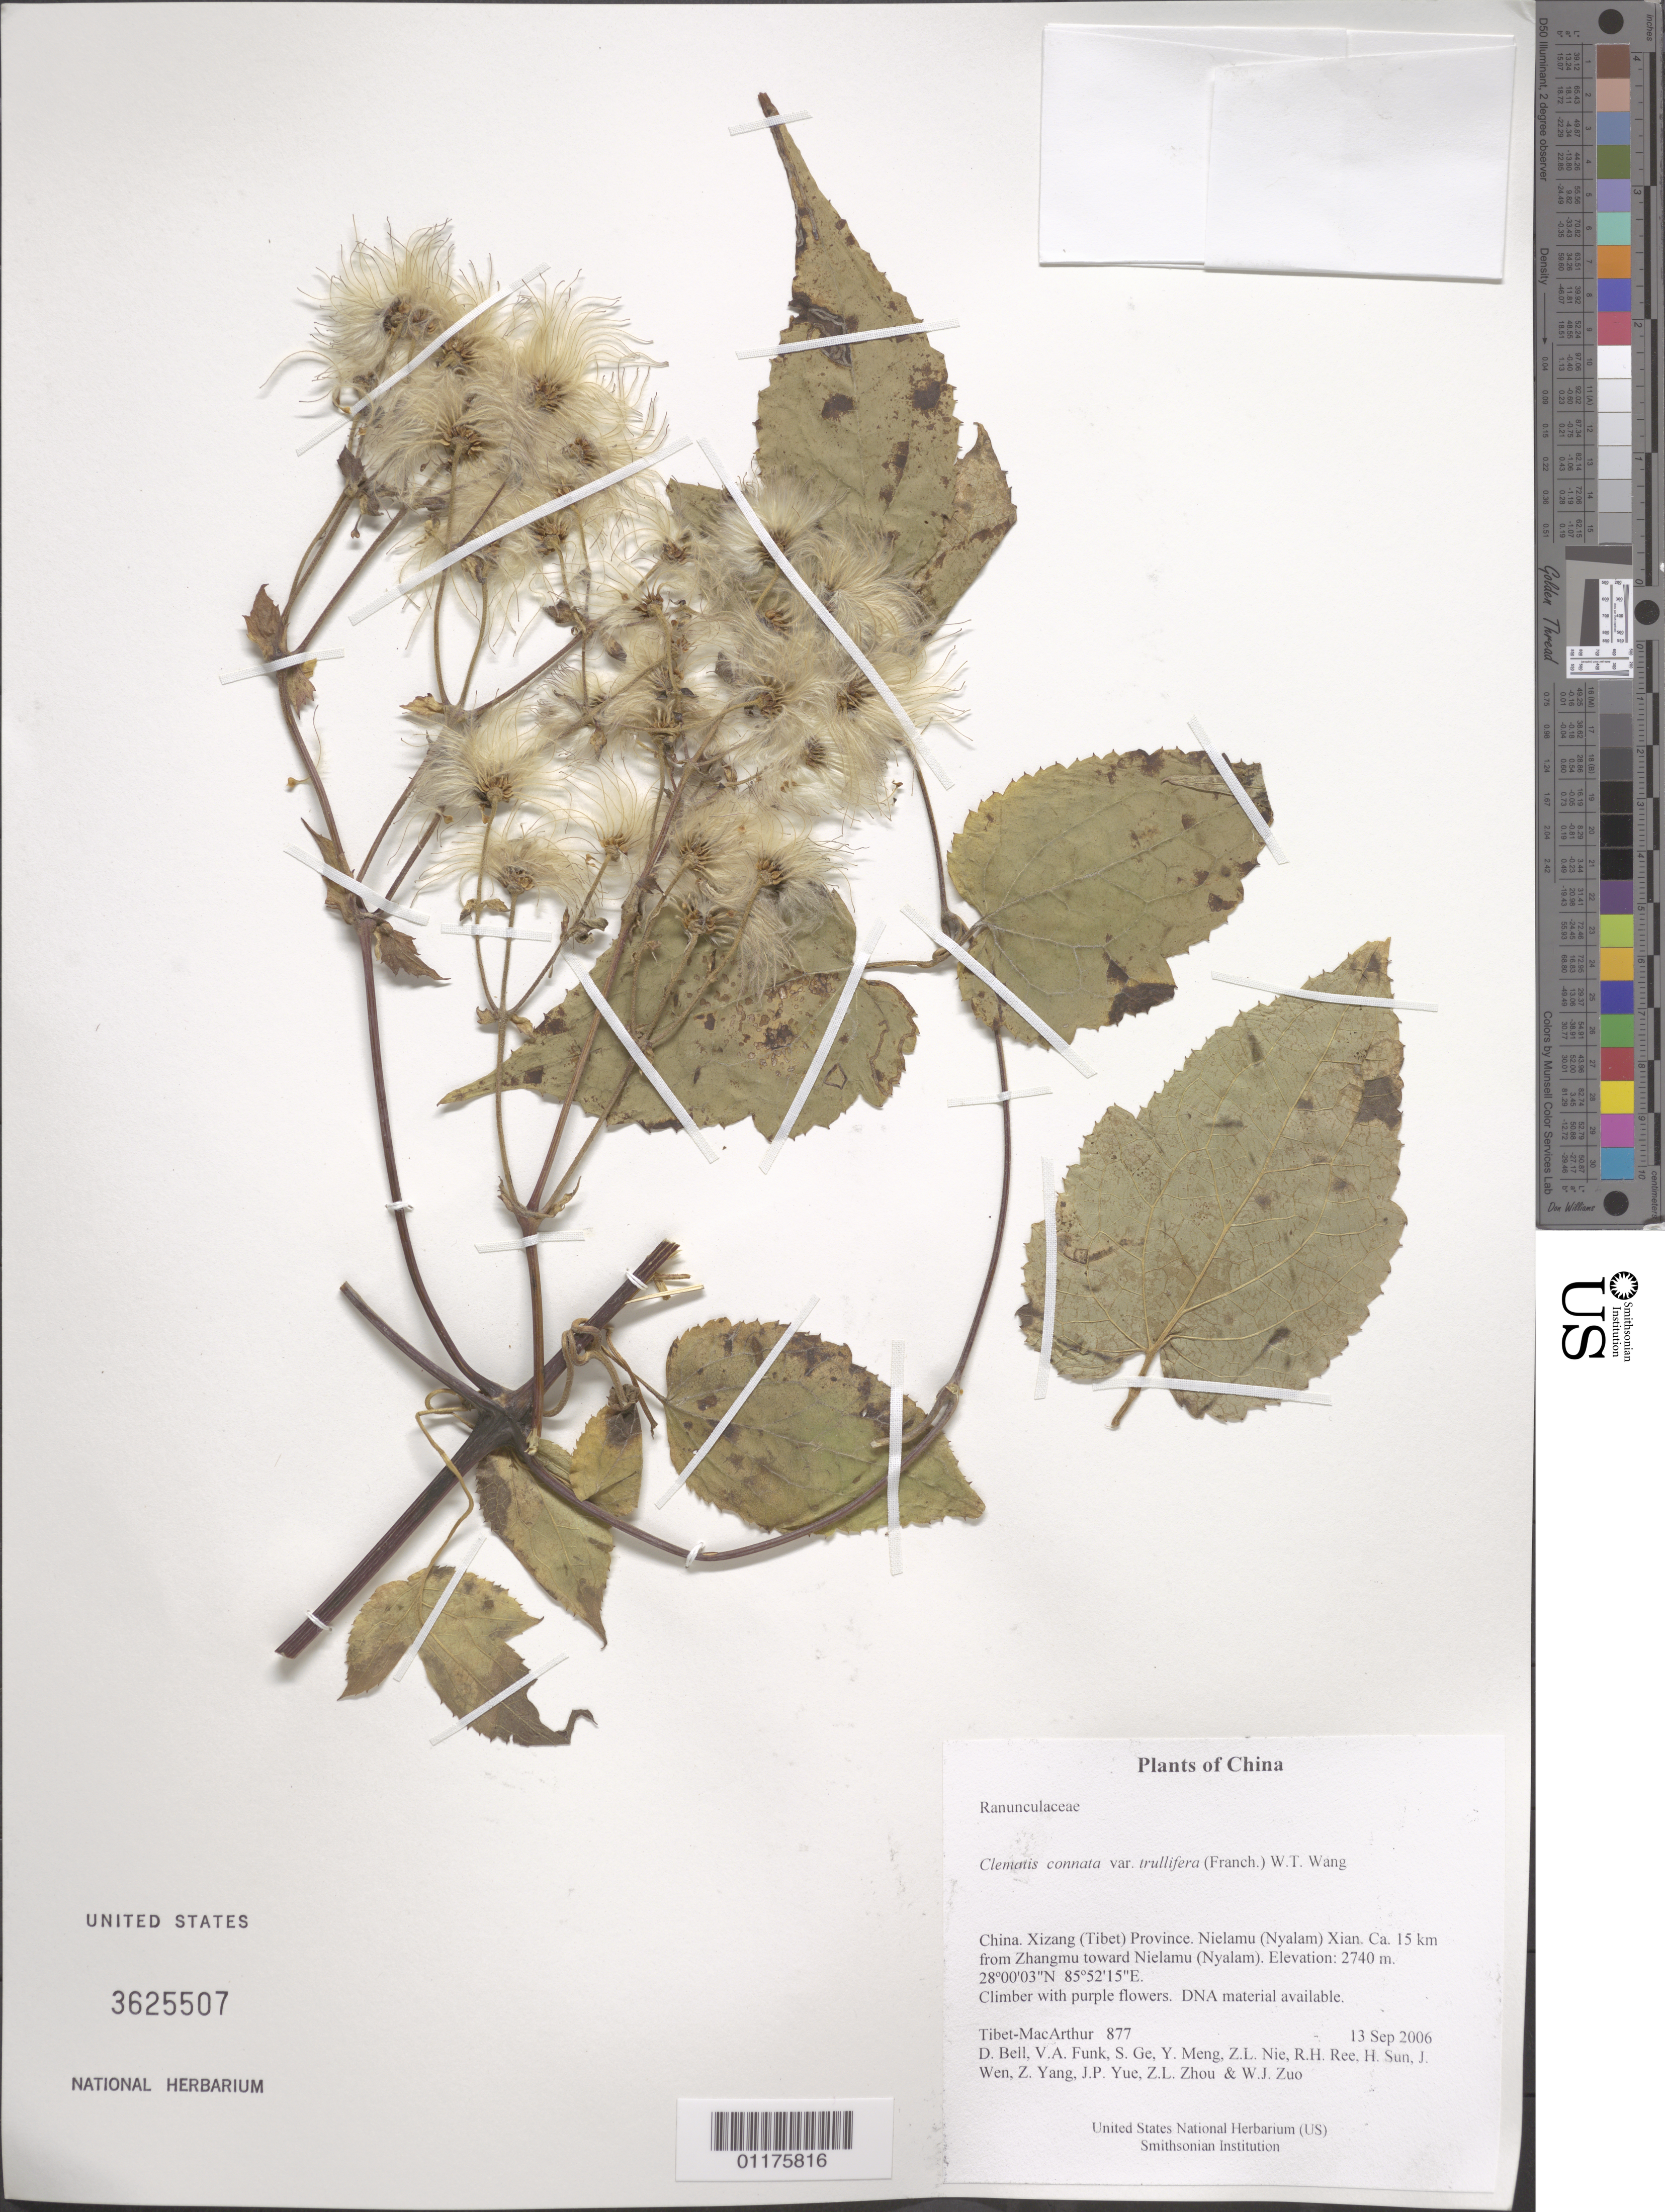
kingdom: Plantae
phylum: Tracheophyta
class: Magnoliopsida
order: Ranunculales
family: Ranunculaceae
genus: Clematis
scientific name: Clematis connata var. trullifera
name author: (Franch.) W.T. Wang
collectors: Tibet-MacArthur, D. A. Bell, V. Funk, S. Ge, Y. Meng, Z. Nie, R. Ree, H. Sun, J. Wen, Z. Yang, J. Yue, Z. Zhou & W. Zuo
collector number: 877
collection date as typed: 13 Sep 2006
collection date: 2006-09-13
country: China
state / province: Xizang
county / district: Nielamu (Nyalam) Xian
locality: Ca. 15 km from Zhangmu toward Nielamu (Nyalam).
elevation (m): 2740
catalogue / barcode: US 3625507